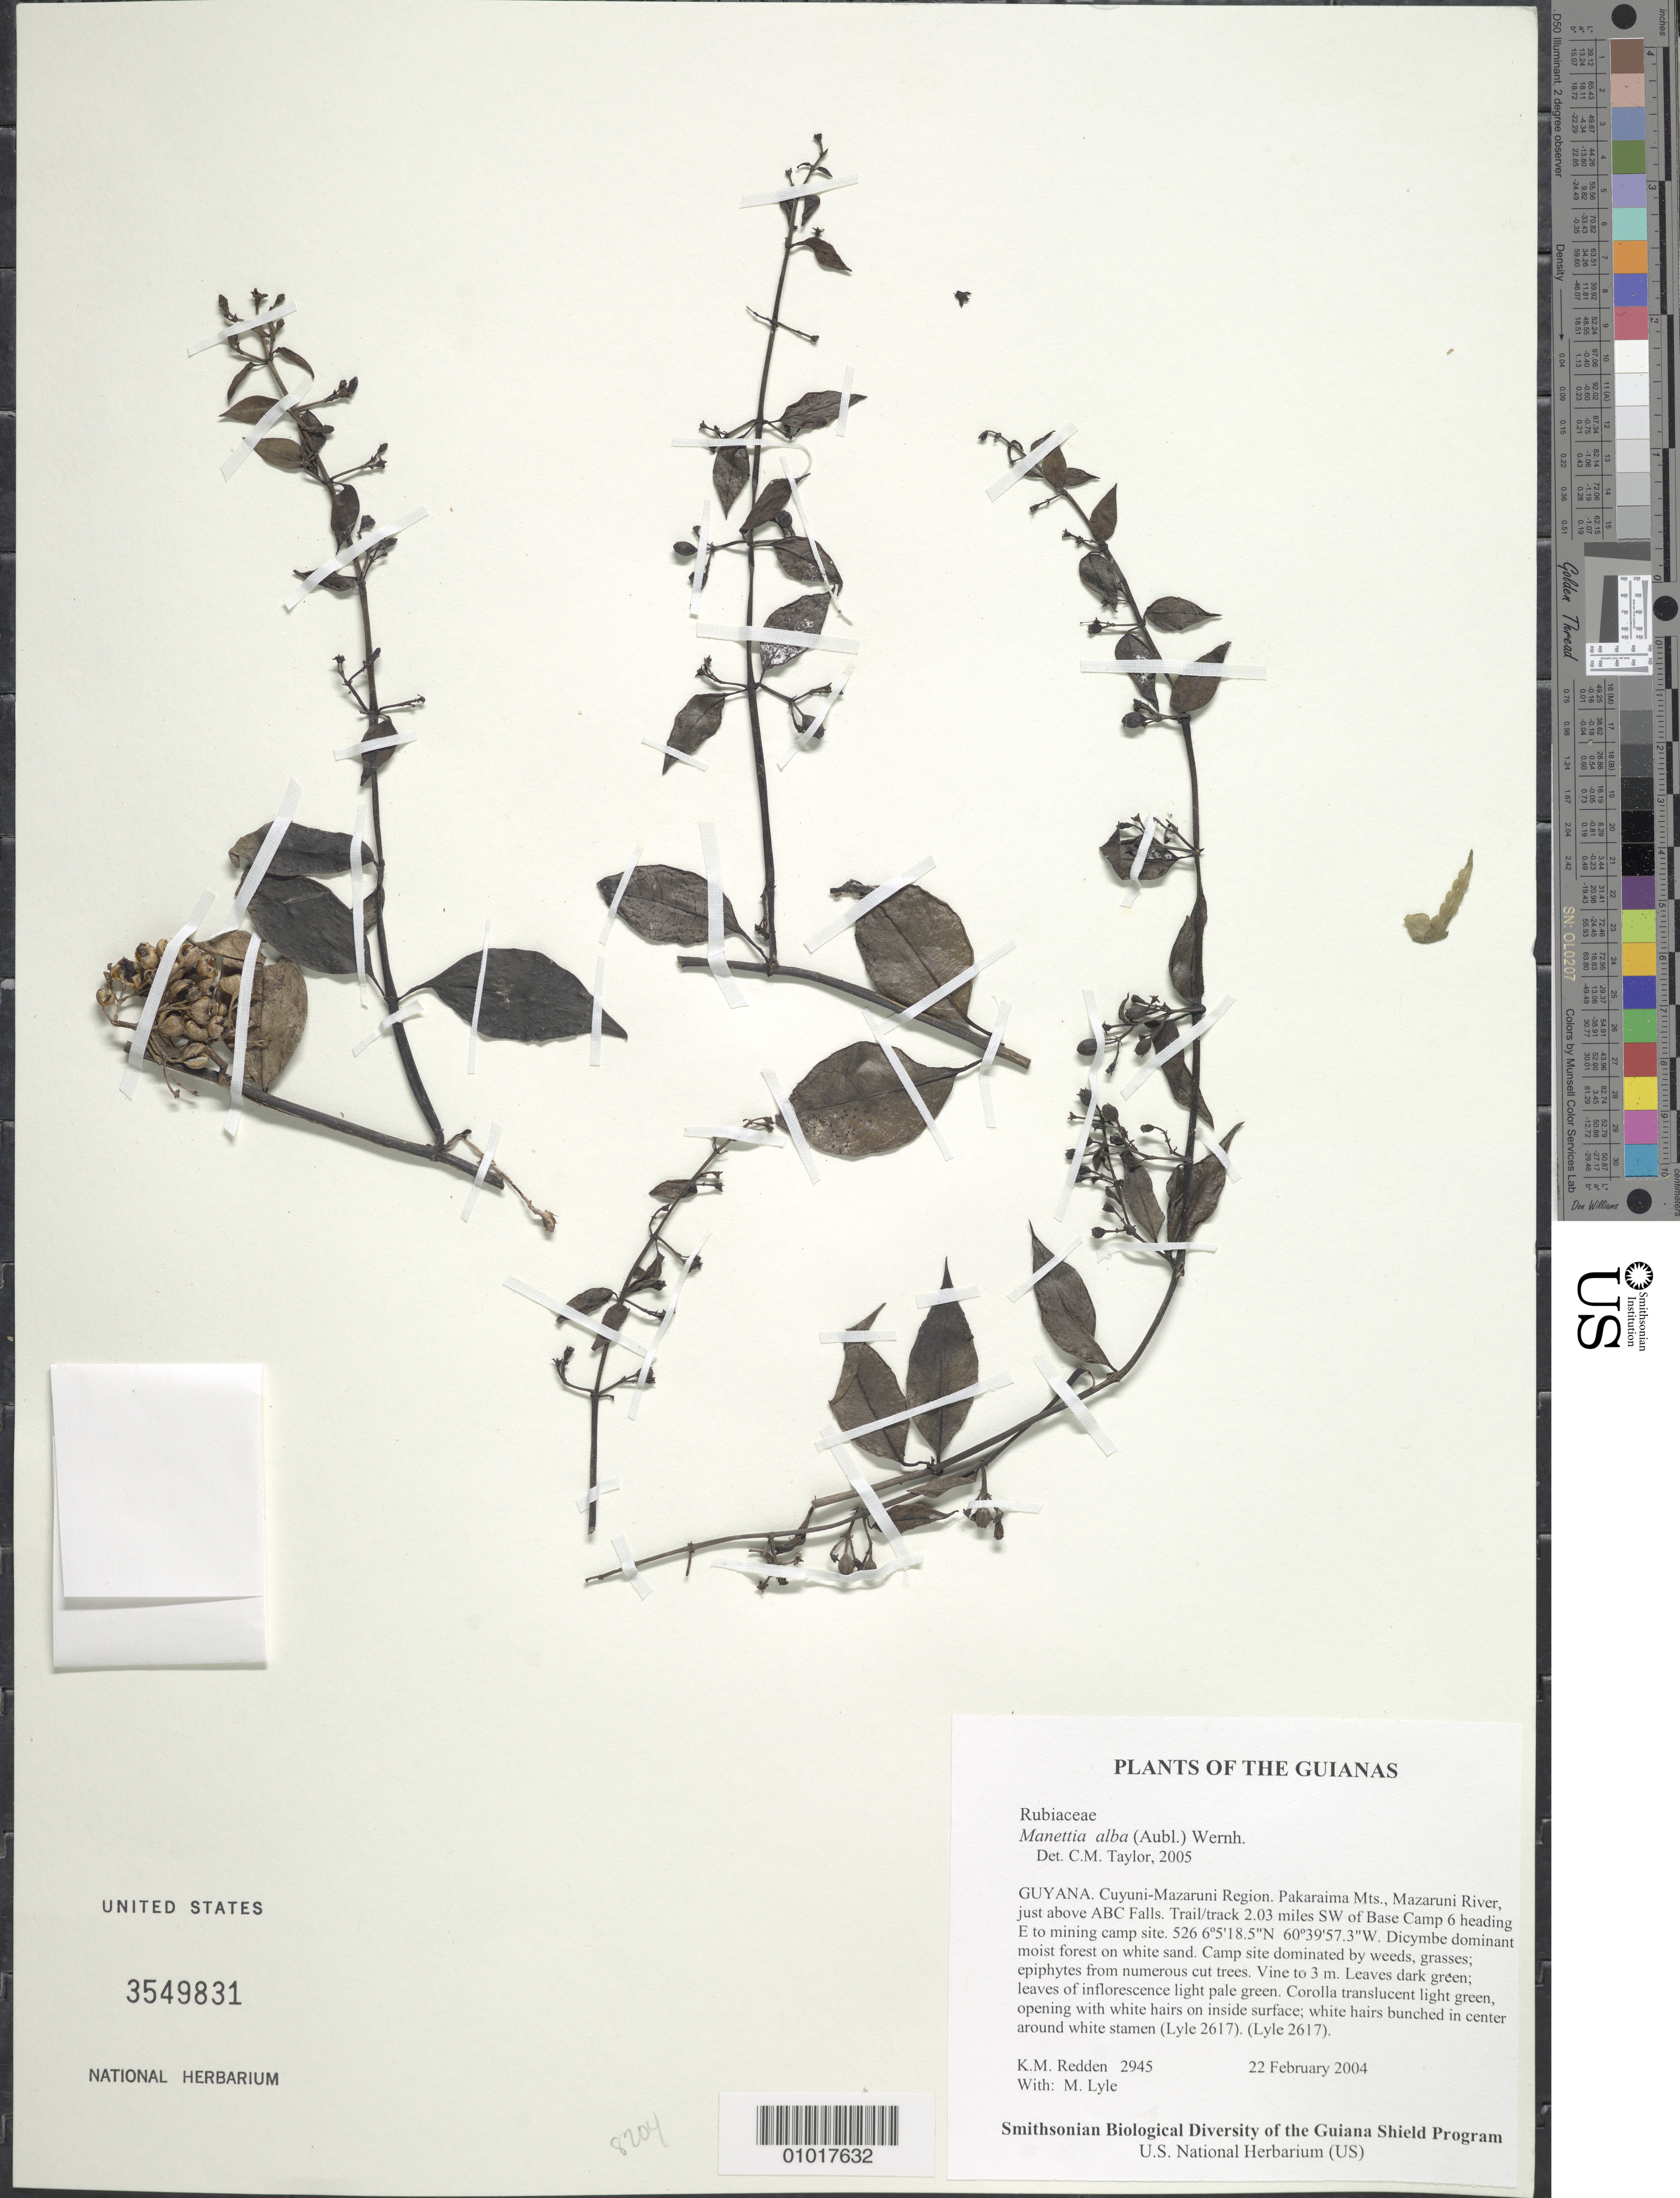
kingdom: Plantae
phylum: Tracheophyta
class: Magnoliopsida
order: Gentianales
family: Rubiaceae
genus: Manettia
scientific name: Manettia alba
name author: (Aubl.) Wernham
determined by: Taylor, Charlotte M.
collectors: K. M. Redden & M. Lyle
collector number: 2945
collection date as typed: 22 February 2004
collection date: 2004-02-22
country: Guyana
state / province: Cuyuni-Mazaruni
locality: Pakaraima Mts., Mazaruni River, just above ABC Falls. Trail/track 2.03 miles SW of Base Camp 6 heading E to mining camp site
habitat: Dicymbe dominant moist forest on white sand. Camp site dominated by weeds, grasses; epiphytes from numerous cut trees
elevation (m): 526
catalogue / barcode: US 3549831